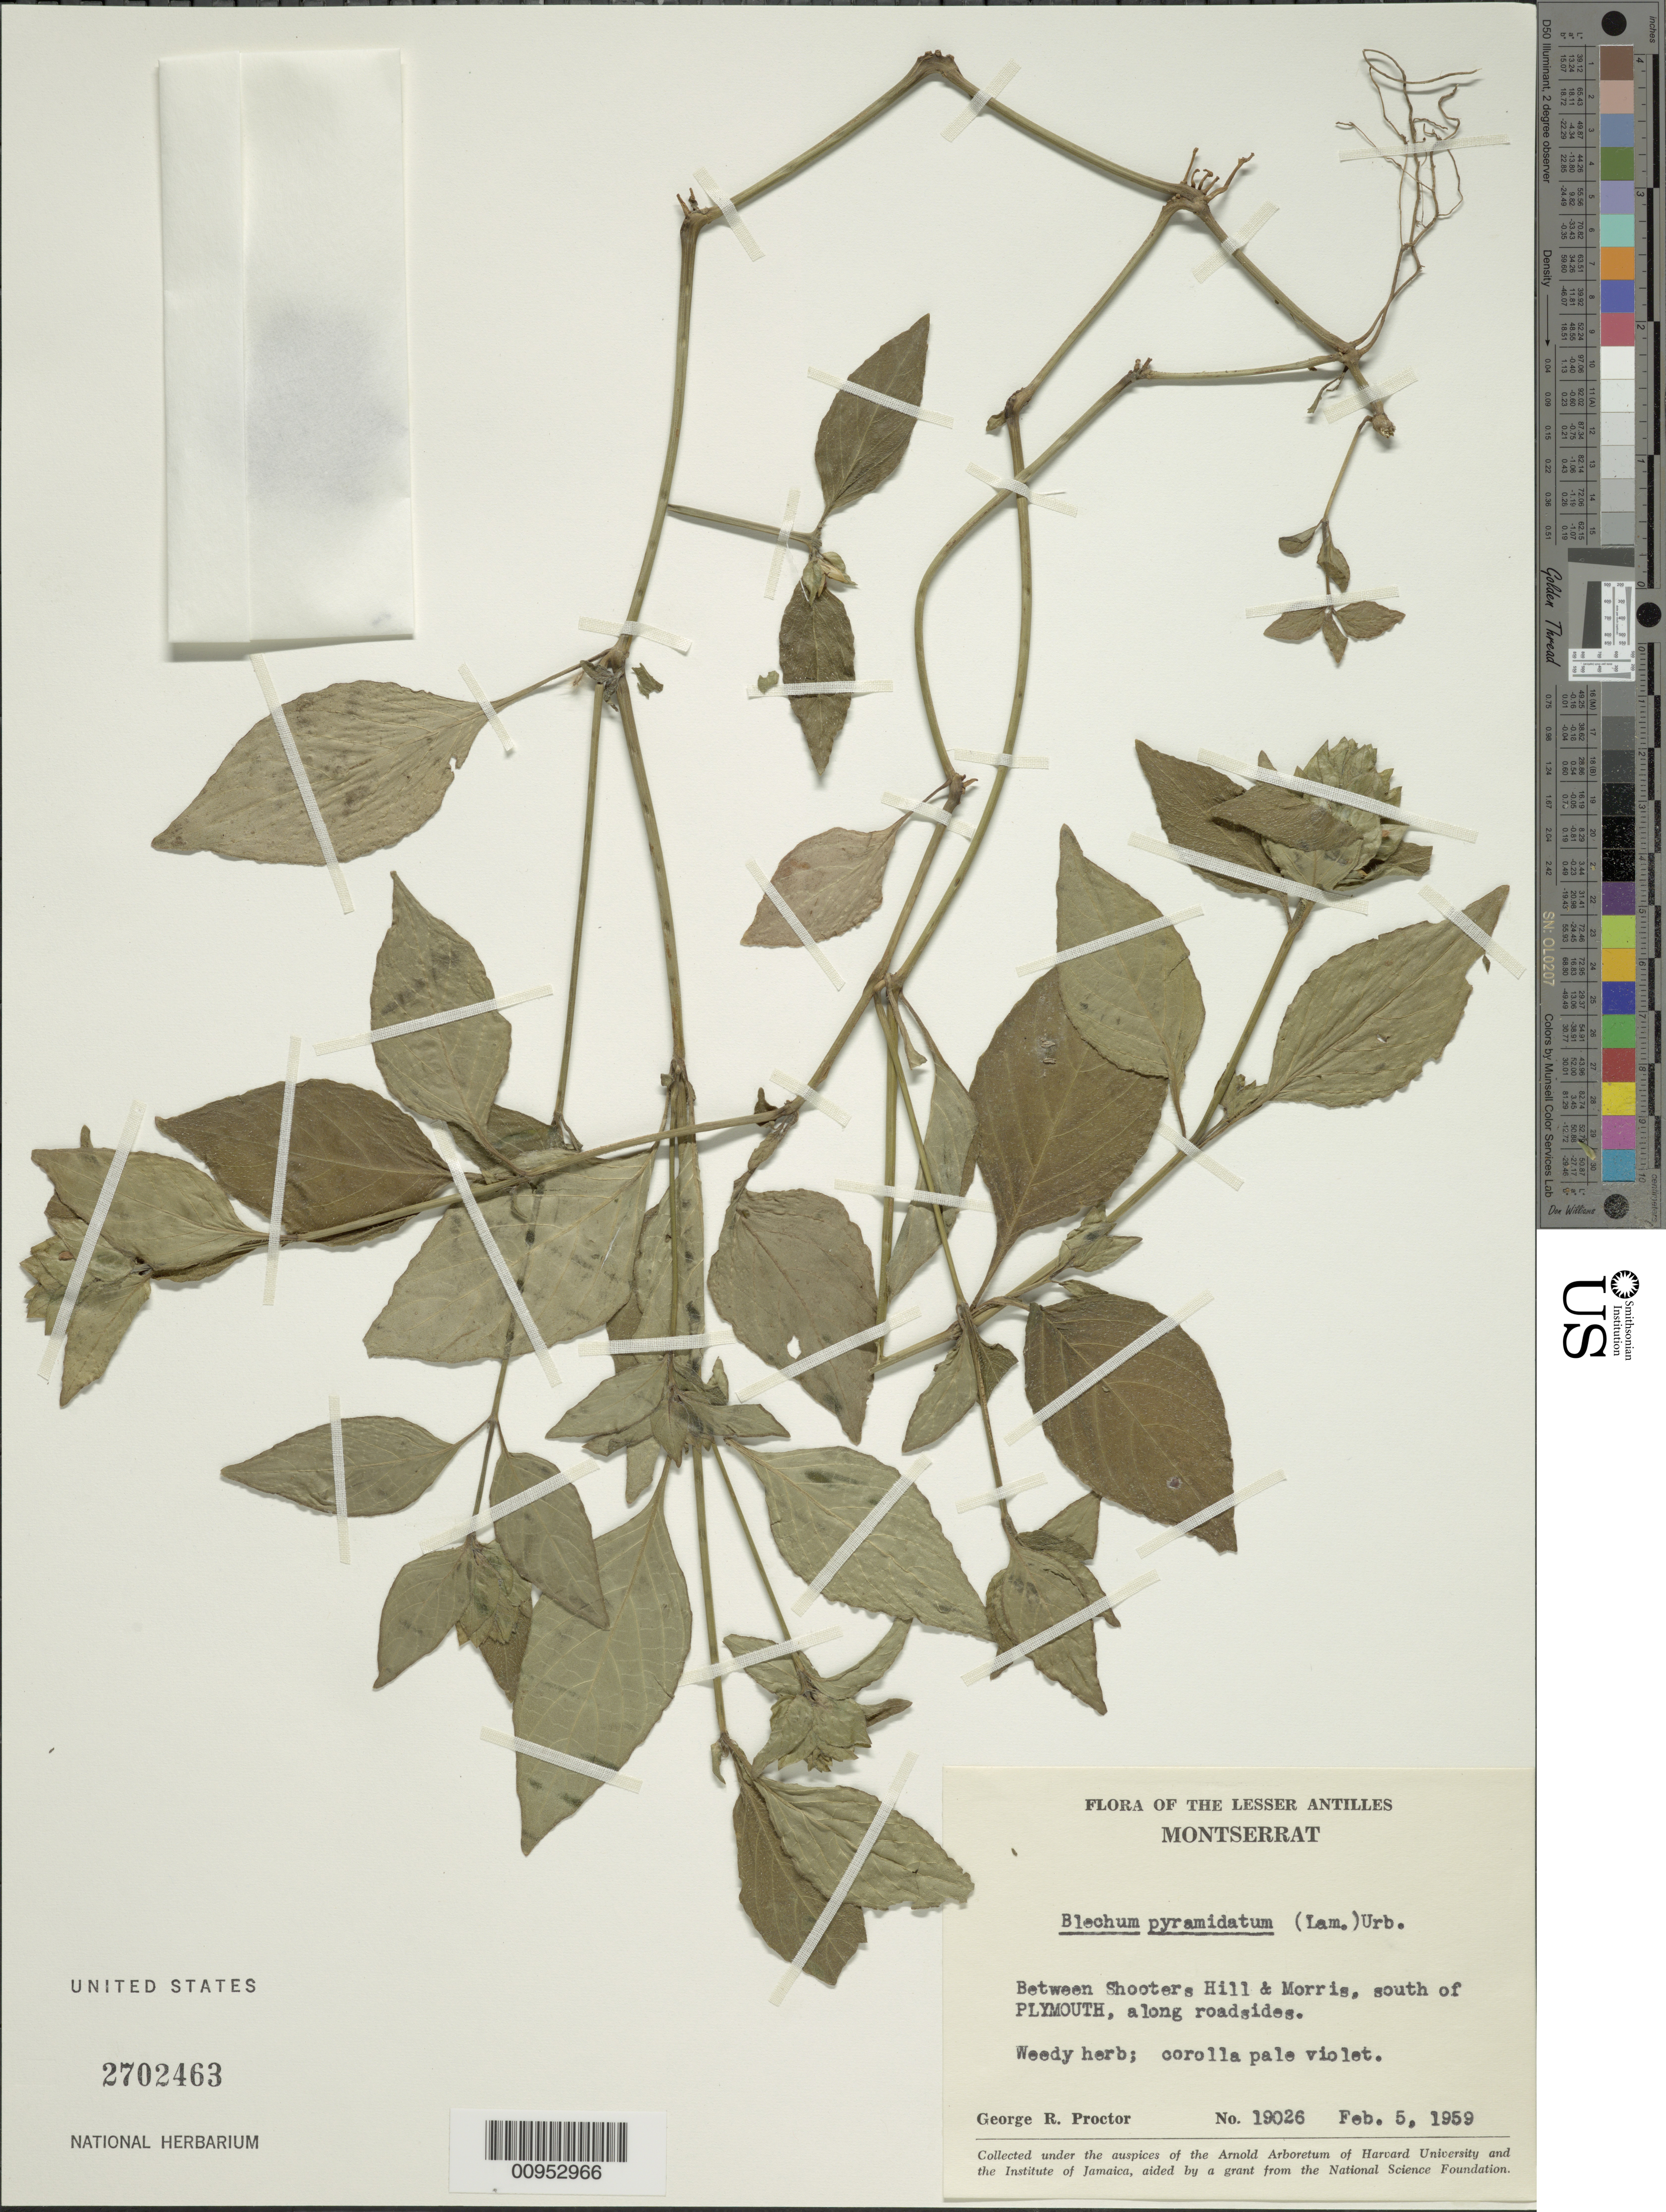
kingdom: Plantae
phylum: Tracheophyta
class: Magnoliopsida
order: Lamiales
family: Acanthaceae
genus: Blechum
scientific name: Blechum pyramidatum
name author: (Lam.) Urb.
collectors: G. R. Proctor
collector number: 19026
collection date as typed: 05 Feb 1959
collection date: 1959-02-05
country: Montserrat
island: Montserrat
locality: Between Shooters Hill and Morris, south of Plymouth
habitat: Along roadsides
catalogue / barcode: US 2702463